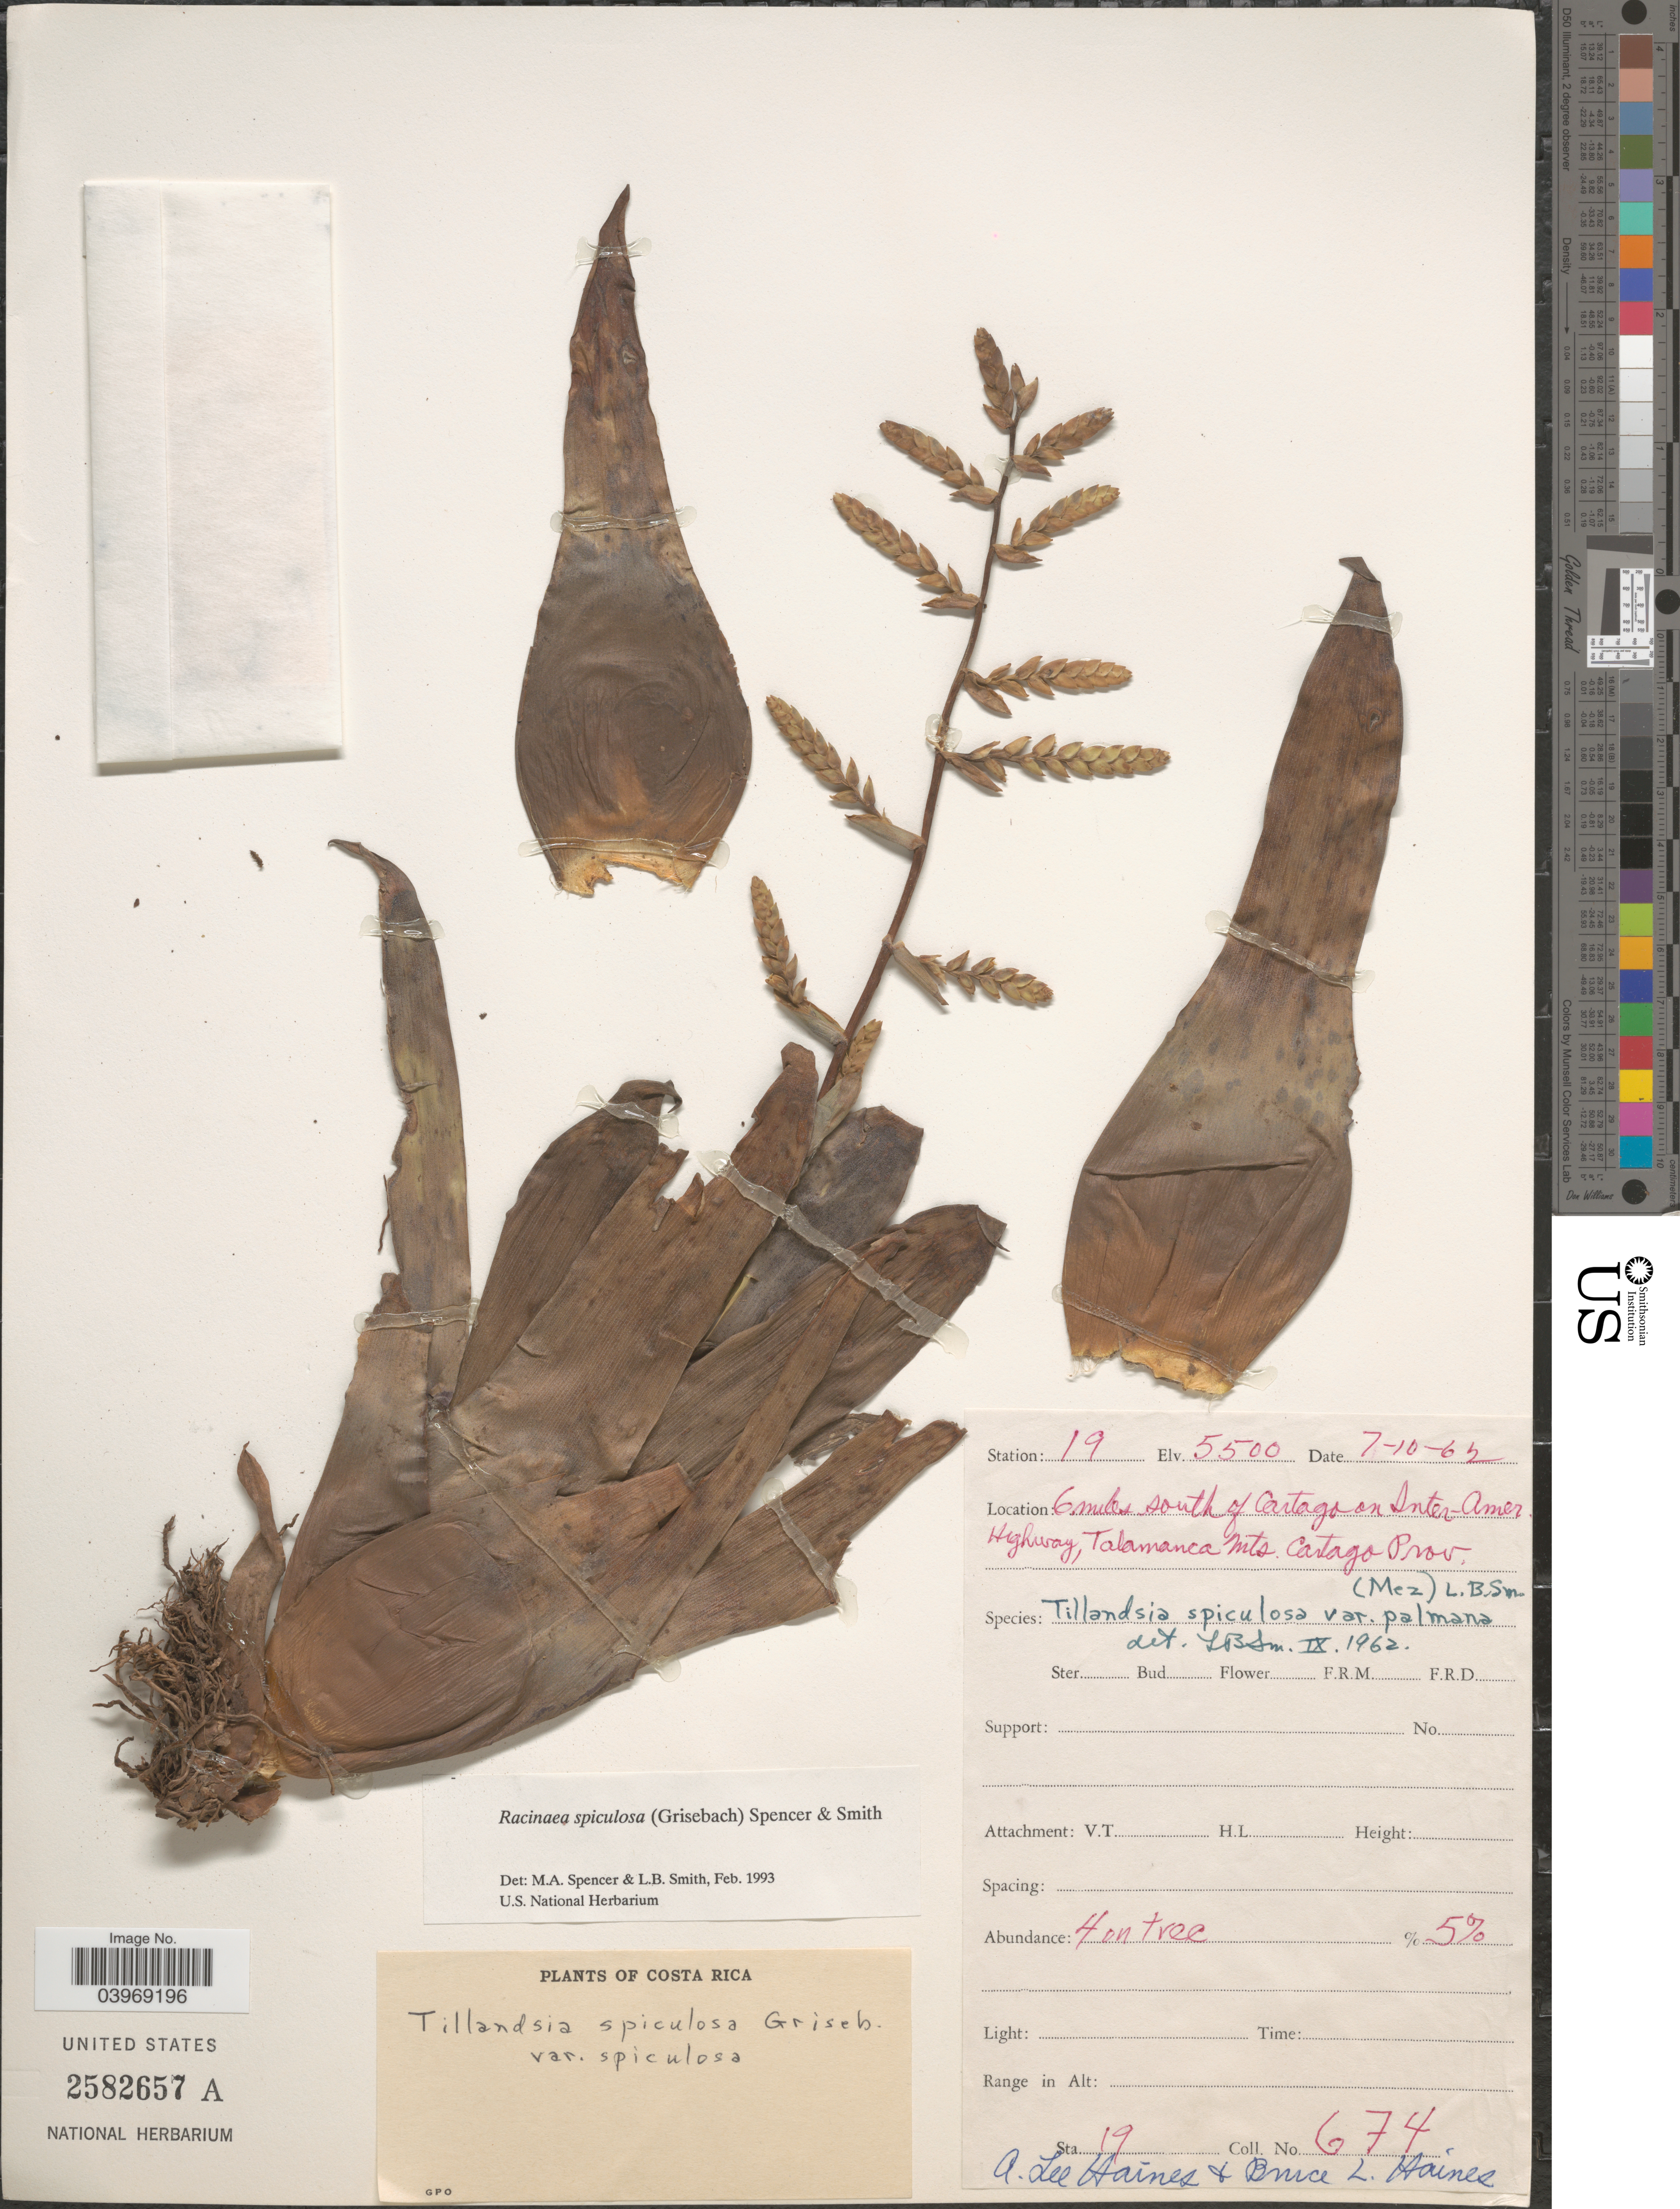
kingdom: Plantae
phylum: Tracheophyta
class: Liliopsida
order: Poales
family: Bromeliaceae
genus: Racinaea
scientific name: Racinaea spiculosa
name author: (Griseb.) M.A. Spencer & L.B. Sm.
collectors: A. L. Haines & B. L. Haines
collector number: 674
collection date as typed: Transcribed d/m/y: 7/10/62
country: Costa Rica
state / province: Cartago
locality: Station 19. 6 miles south of Cartago on Inter-Amer. Highway, Talamanca Mts.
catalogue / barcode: US 2582657A